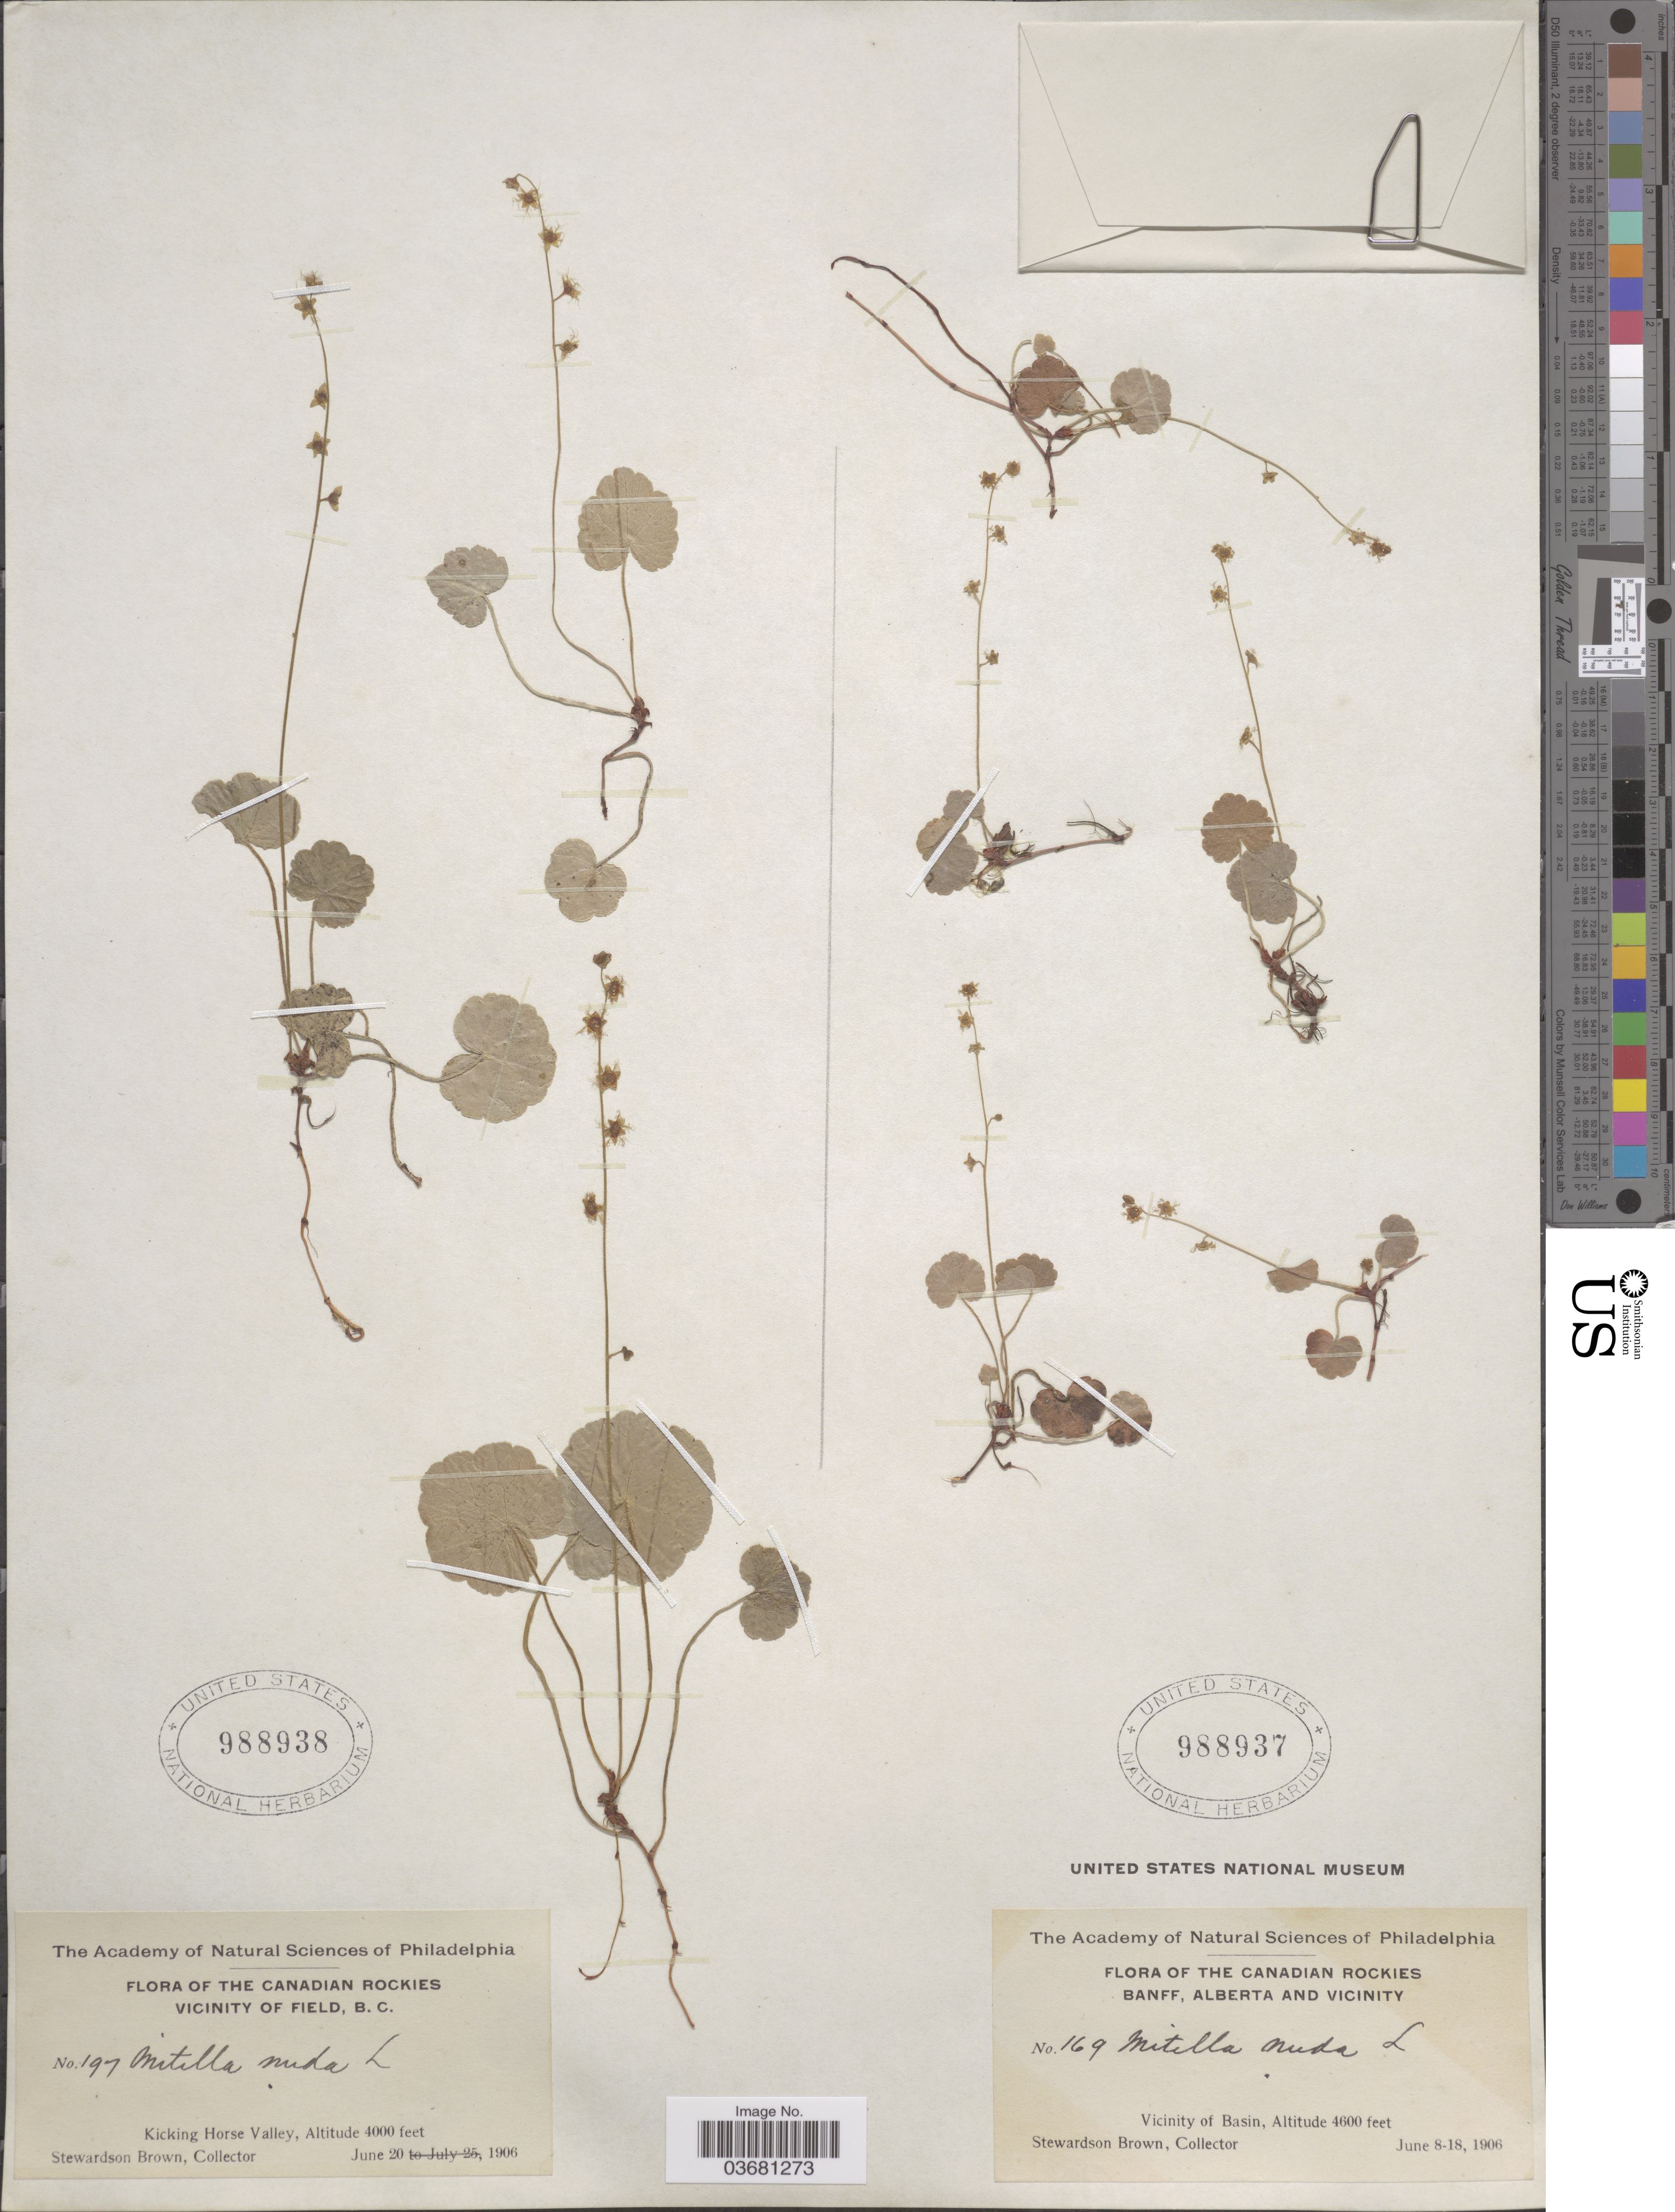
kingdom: Plantae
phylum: Tracheophyta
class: Magnoliopsida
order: Saxifragales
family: Saxifragaceae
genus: Mitella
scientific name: Mitella nuda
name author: L.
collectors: S. Brown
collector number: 169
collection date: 1906-06-08/1906-06-18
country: Canada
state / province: Alberta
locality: The Canadian Rockies. Banff, Alberta and vicinity. Vicinity of Basin.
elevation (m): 1402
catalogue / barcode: US 988937-2